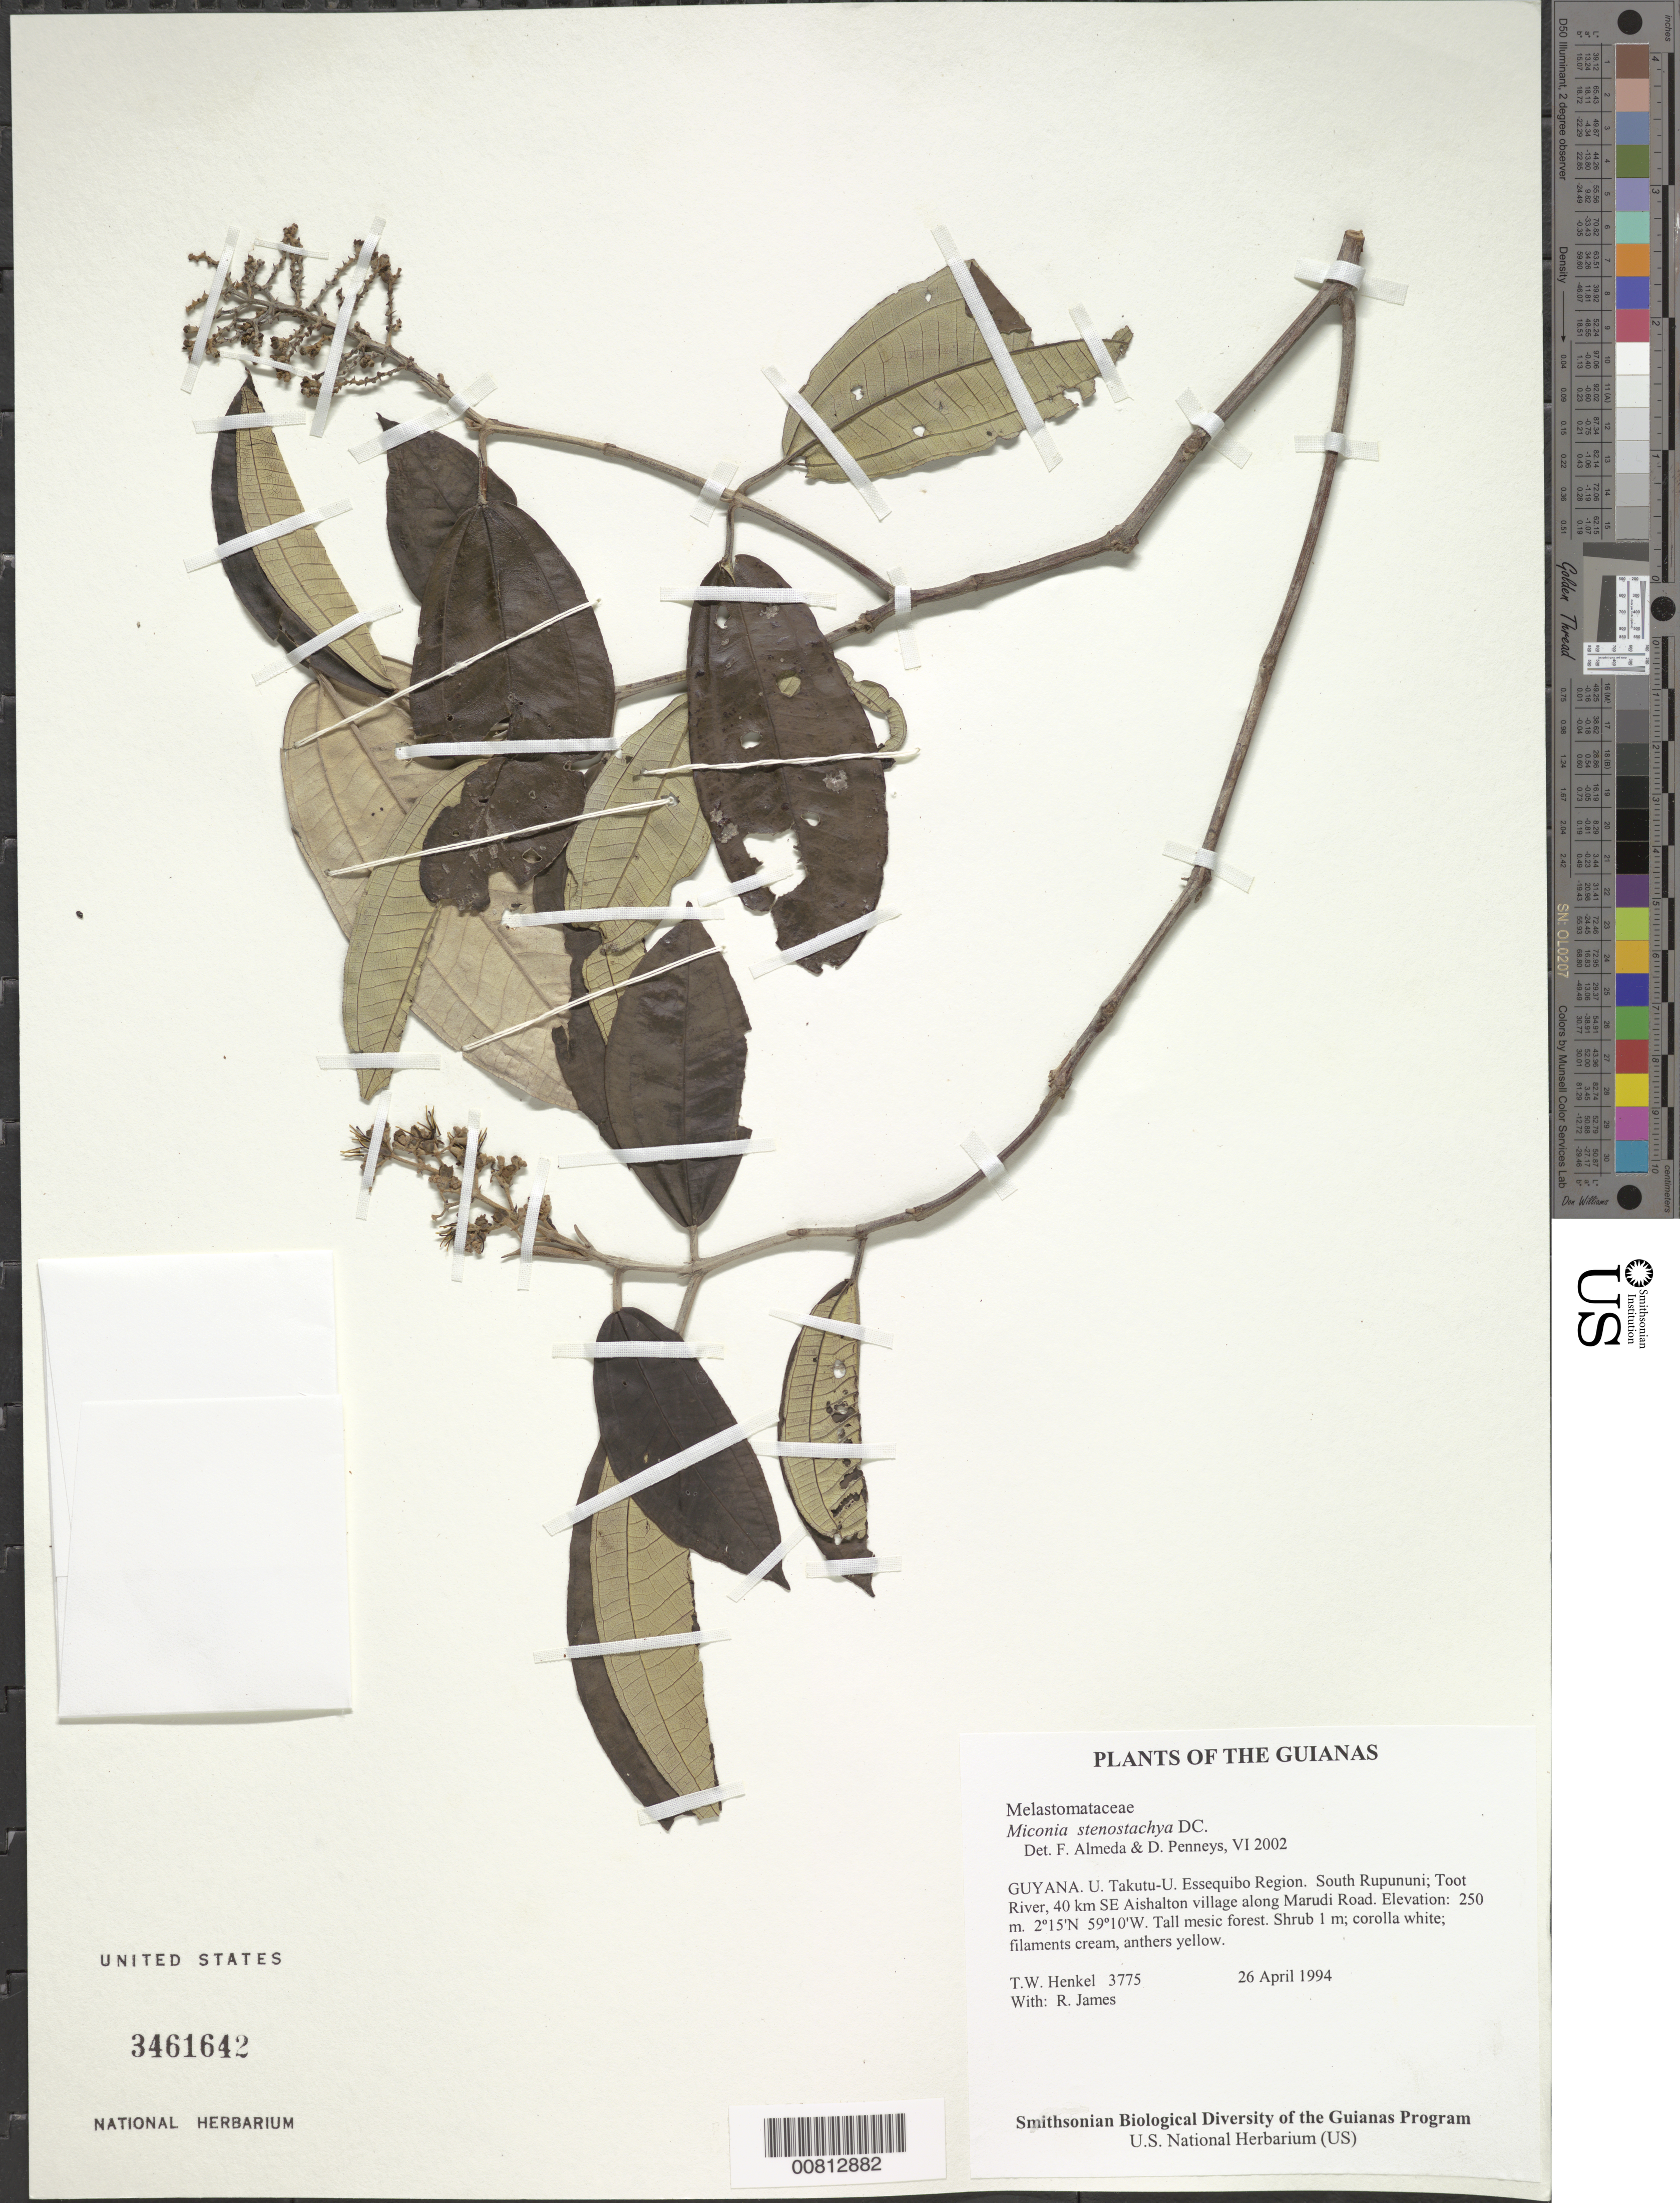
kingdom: Plantae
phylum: Tracheophyta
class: Magnoliopsida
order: Myrtales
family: Melastomataceae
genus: Miconia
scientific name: Miconia stenostachya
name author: DC.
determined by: Almeda, F.; Penneys, D. S.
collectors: T. Henkel & R. James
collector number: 3775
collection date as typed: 26 April 1994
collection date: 1994-04-26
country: Guyana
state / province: U. Takutu-U. Essequibo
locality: South Rupununi; Toot River, 40 km SE Aishalton village along Marudi Road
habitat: Tall mesic forest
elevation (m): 250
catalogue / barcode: US 3461642